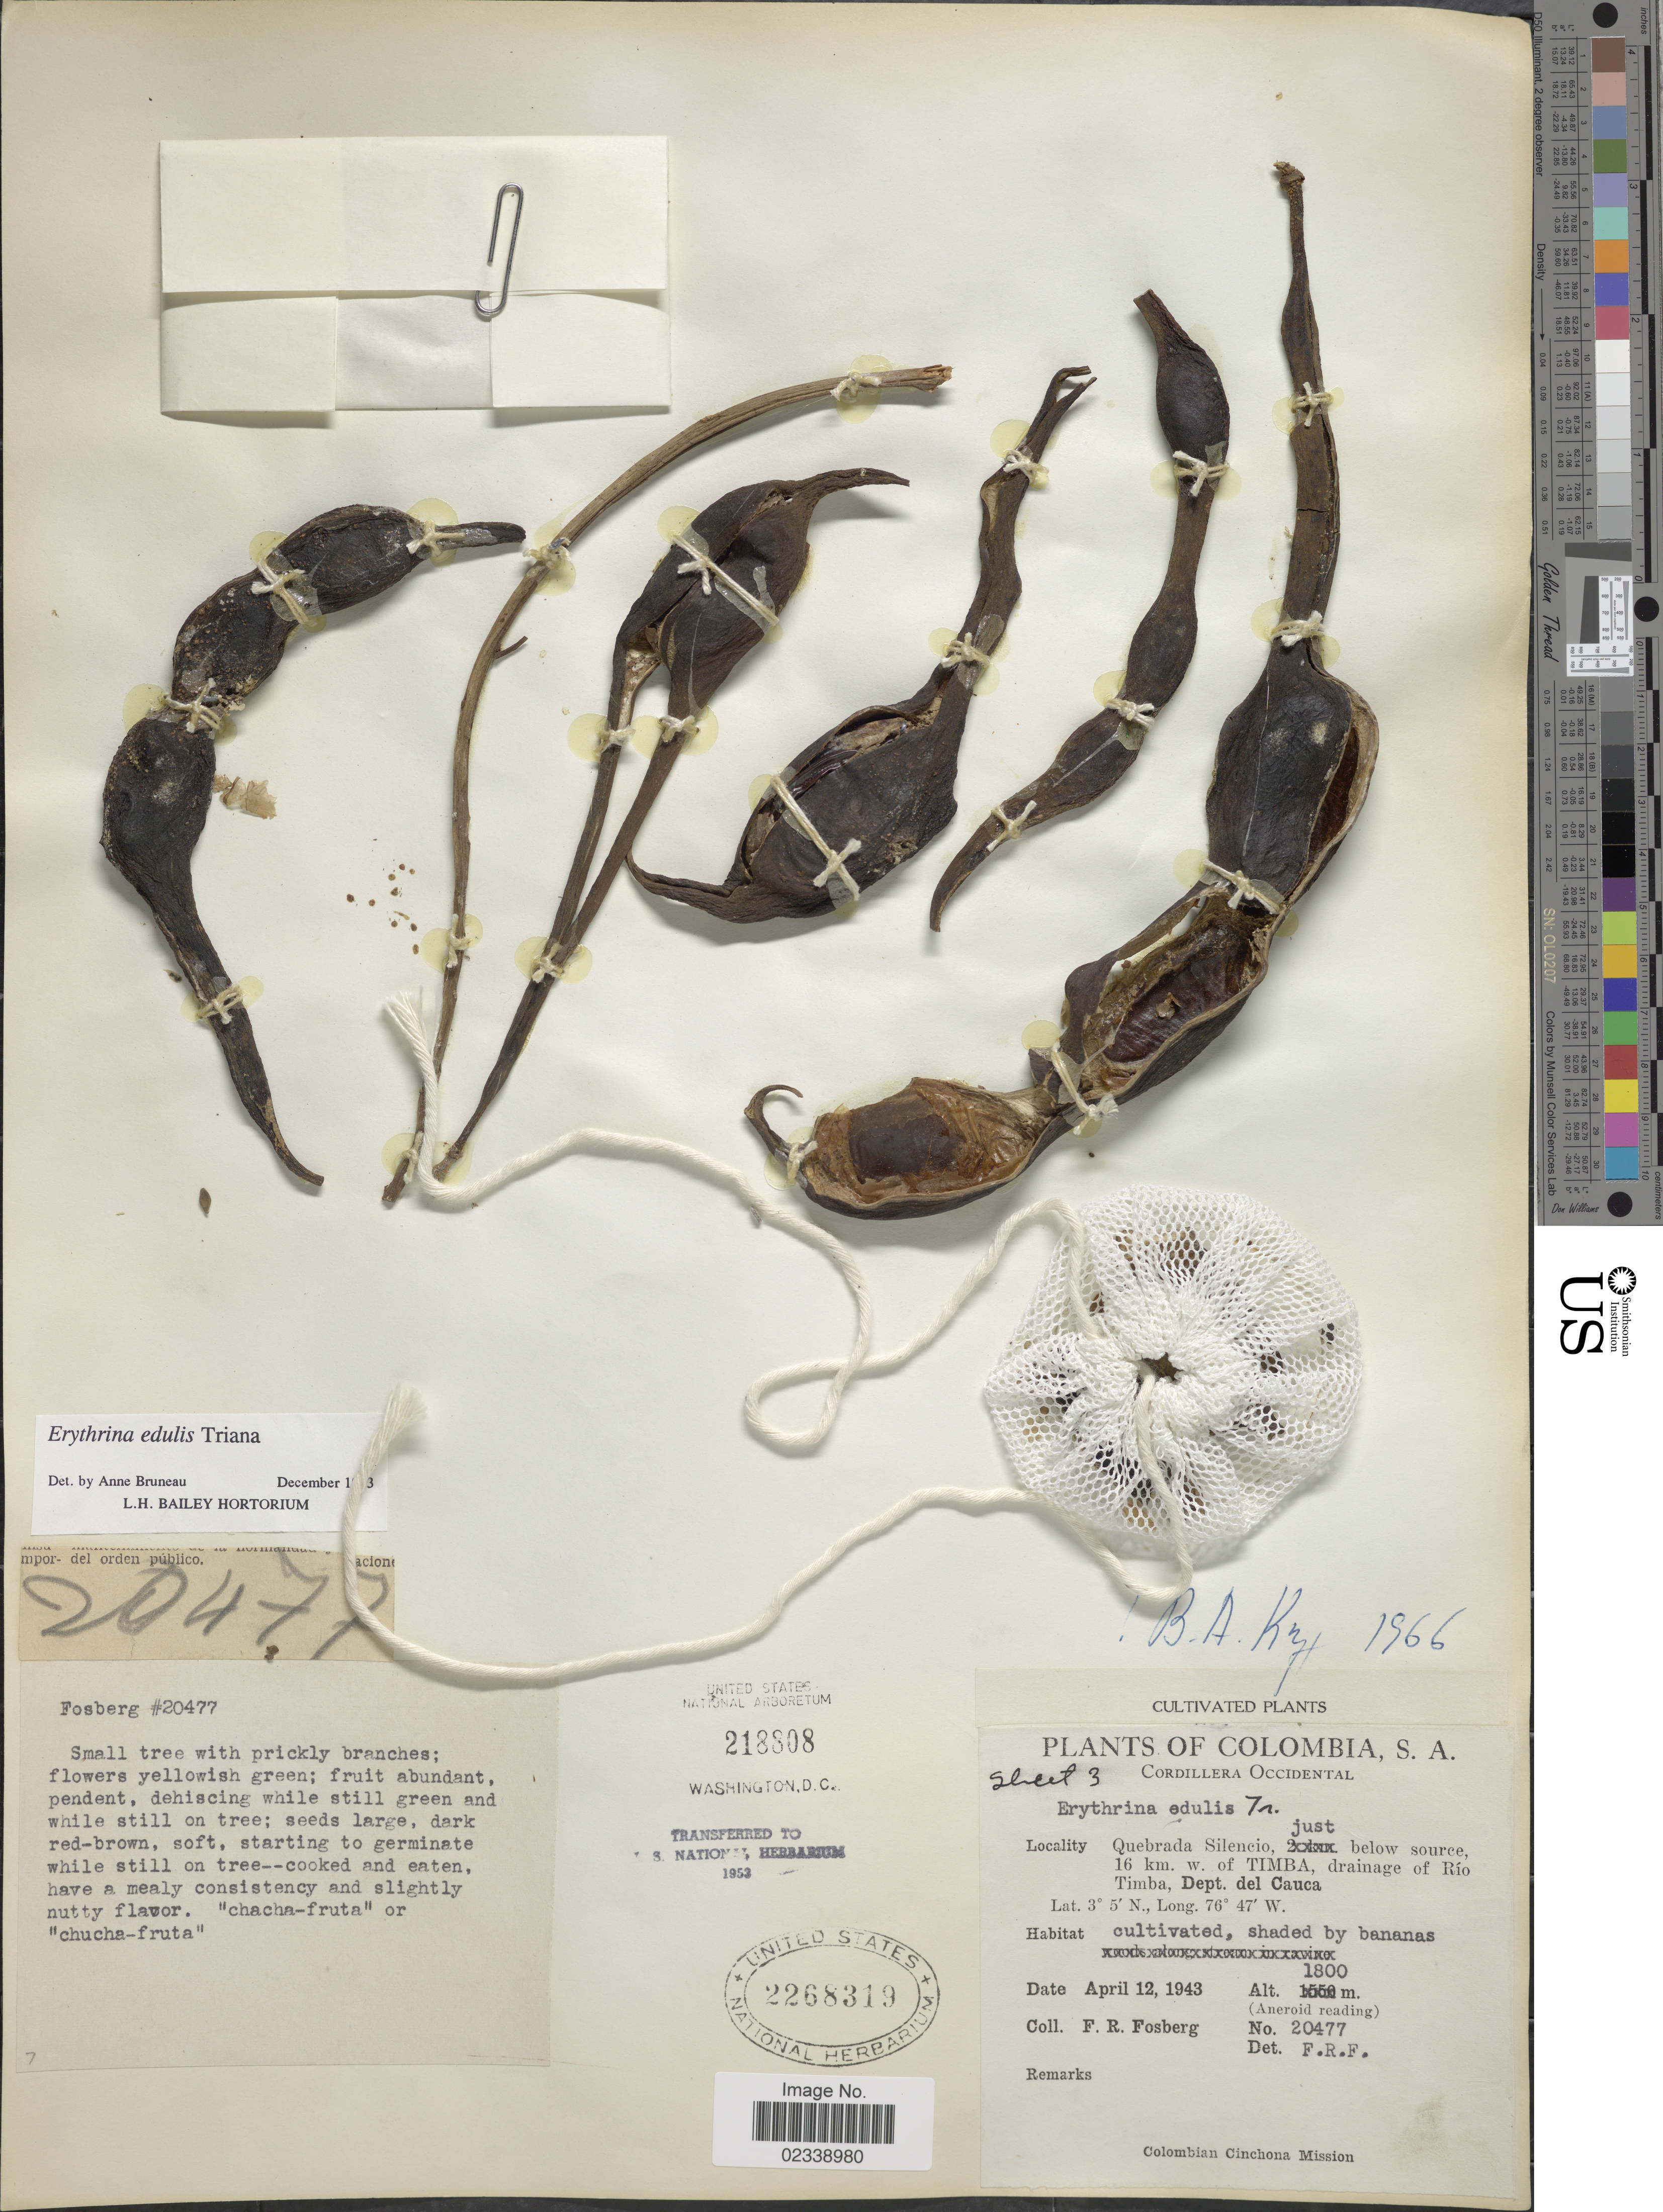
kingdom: Plantae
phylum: Tracheophyta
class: Magnoliopsida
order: Fabales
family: Fabaceae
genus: Erythrina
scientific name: Erythrina edulis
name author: Triana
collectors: F. R. Fosberg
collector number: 20477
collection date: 1943-04-12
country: Colombia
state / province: Cauca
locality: S.A., Cordillera Occidental, Quebrada Silencio, just below source 16 km. w. of Timba, drainage of Rio Timba, cultivated.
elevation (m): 1800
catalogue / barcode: US 2268319